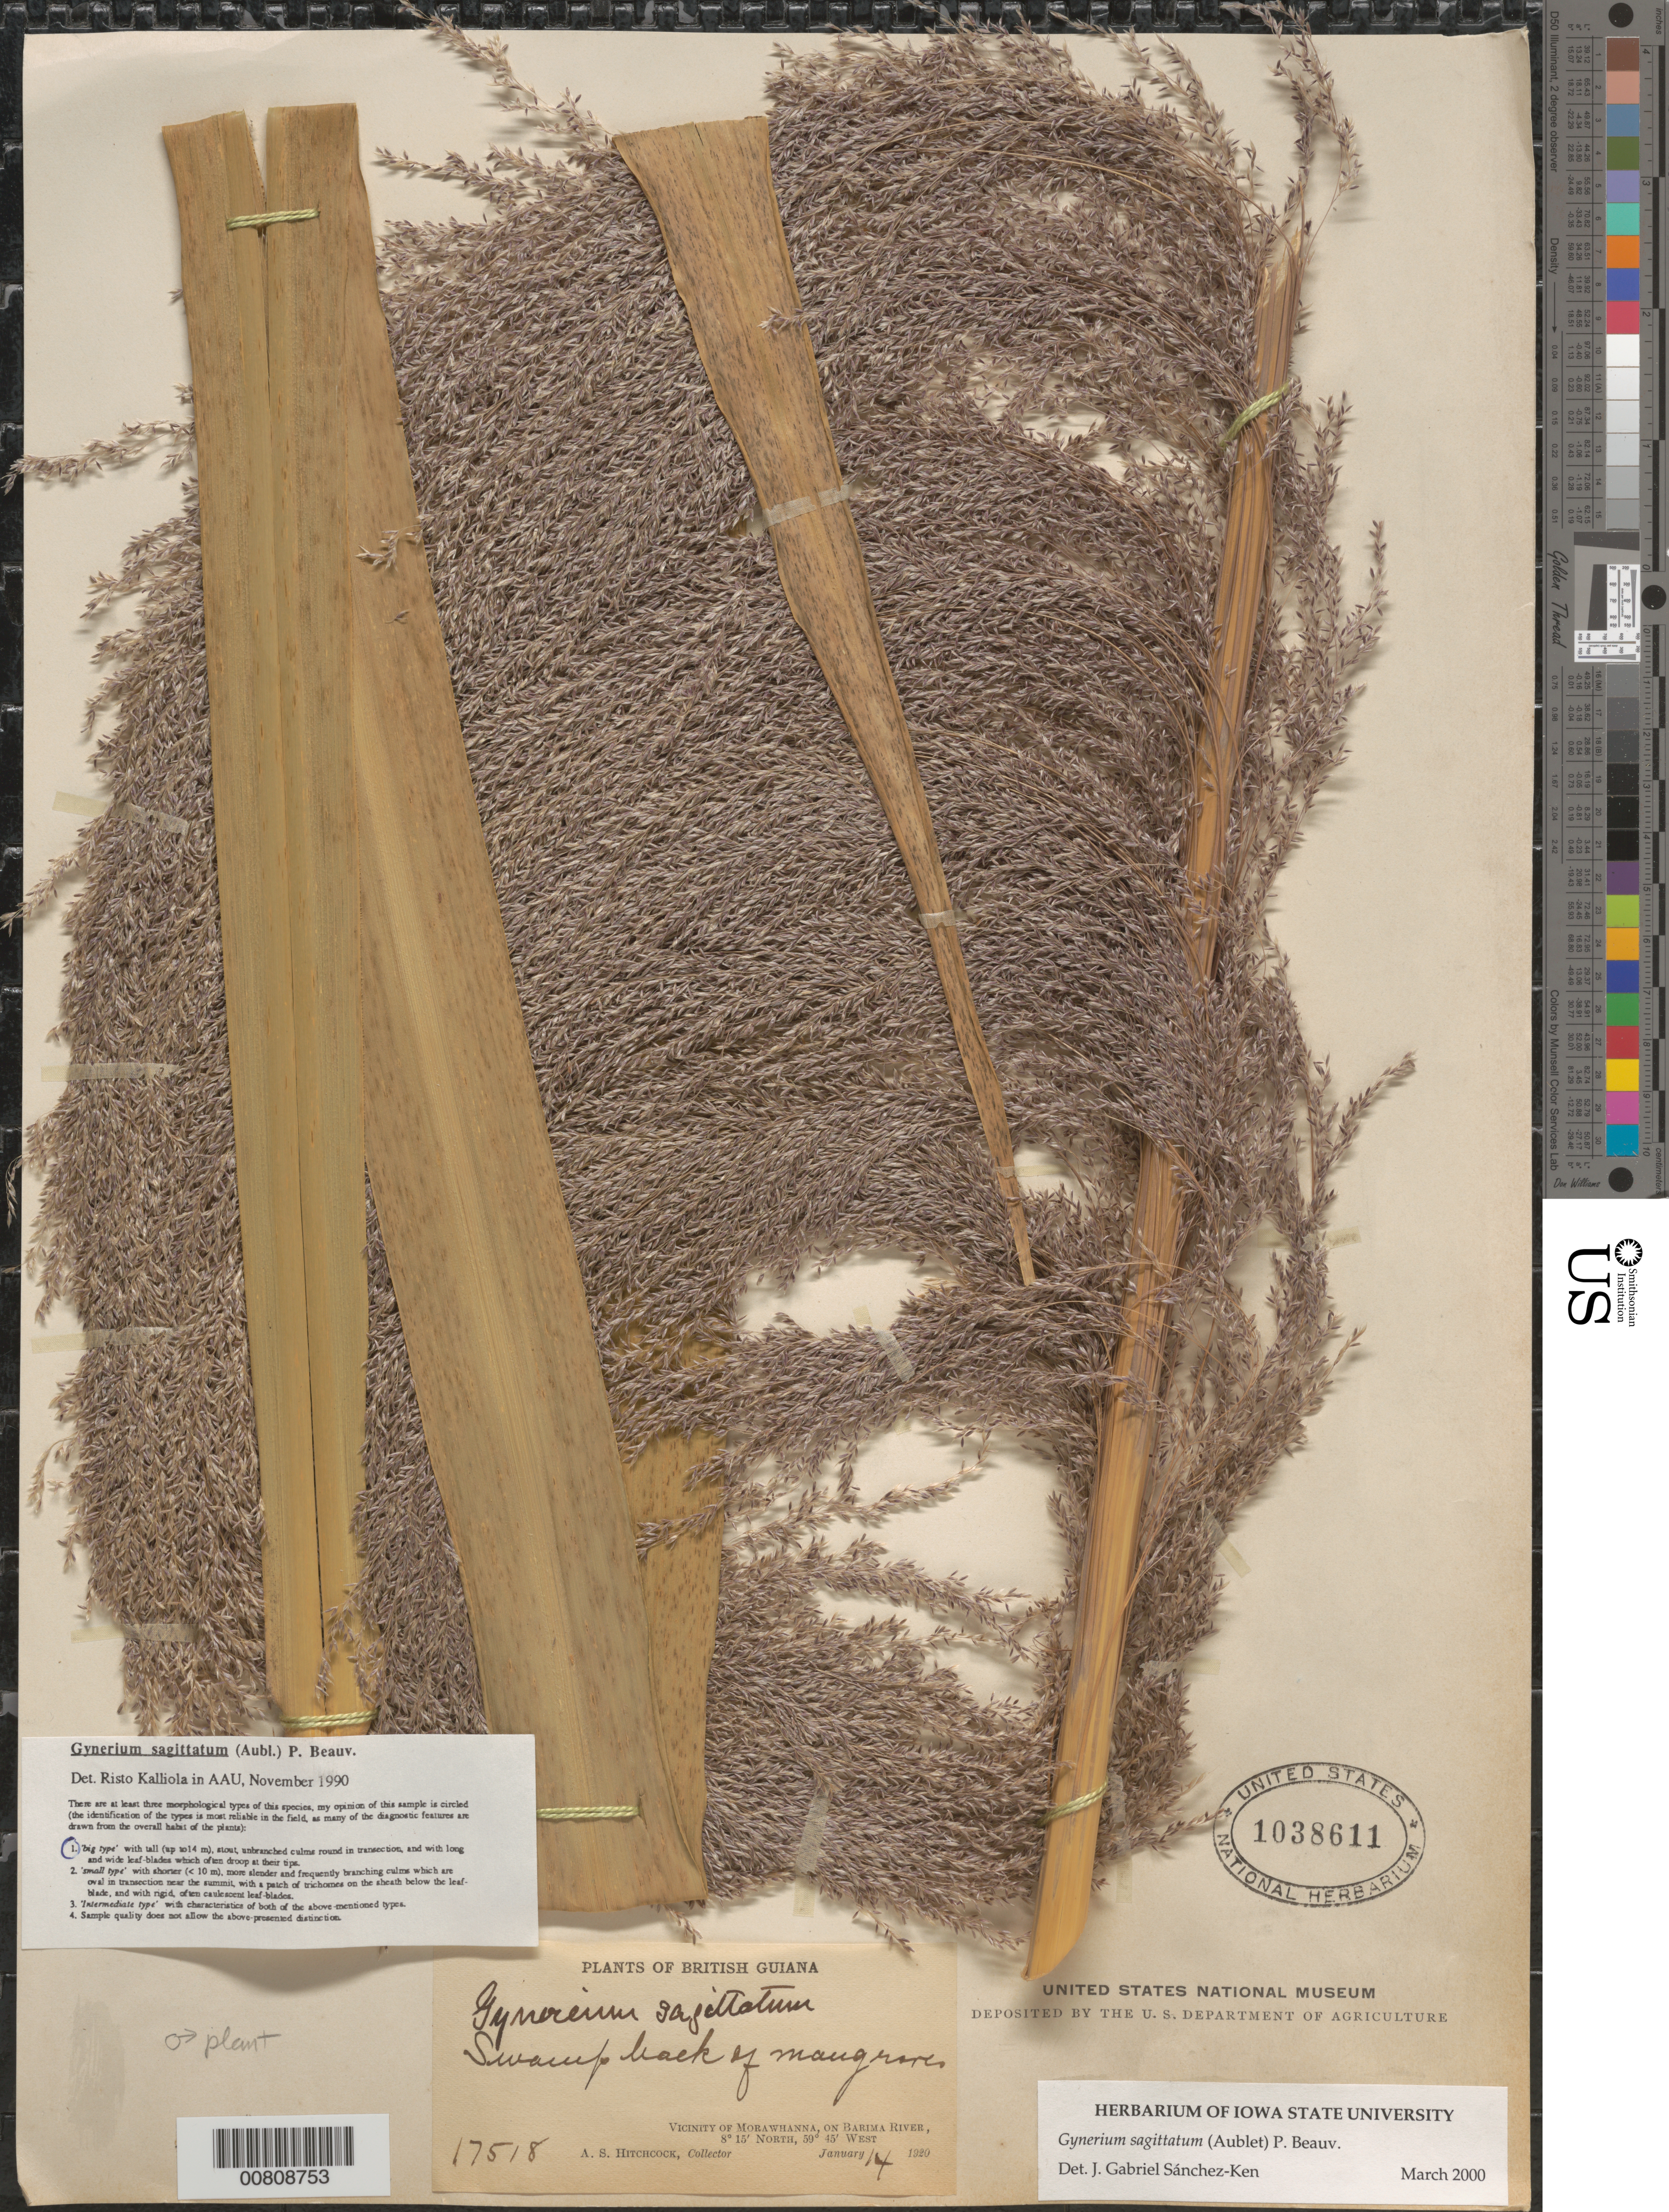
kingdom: Plantae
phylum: Tracheophyta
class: Liliopsida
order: Poales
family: Poaceae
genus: Gynerium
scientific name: Gynerium sagittatum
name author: (Aubl.) P. Beauv.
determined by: Sánchez-Ken, J. G.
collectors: A. S. Hitchcock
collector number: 17518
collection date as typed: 14-Jan-20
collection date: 1920-01-14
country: Guyana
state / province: Barima-Waini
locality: Morawhanna, vic., Barima R.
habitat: Swamp back of mangroves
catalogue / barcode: US 1038611